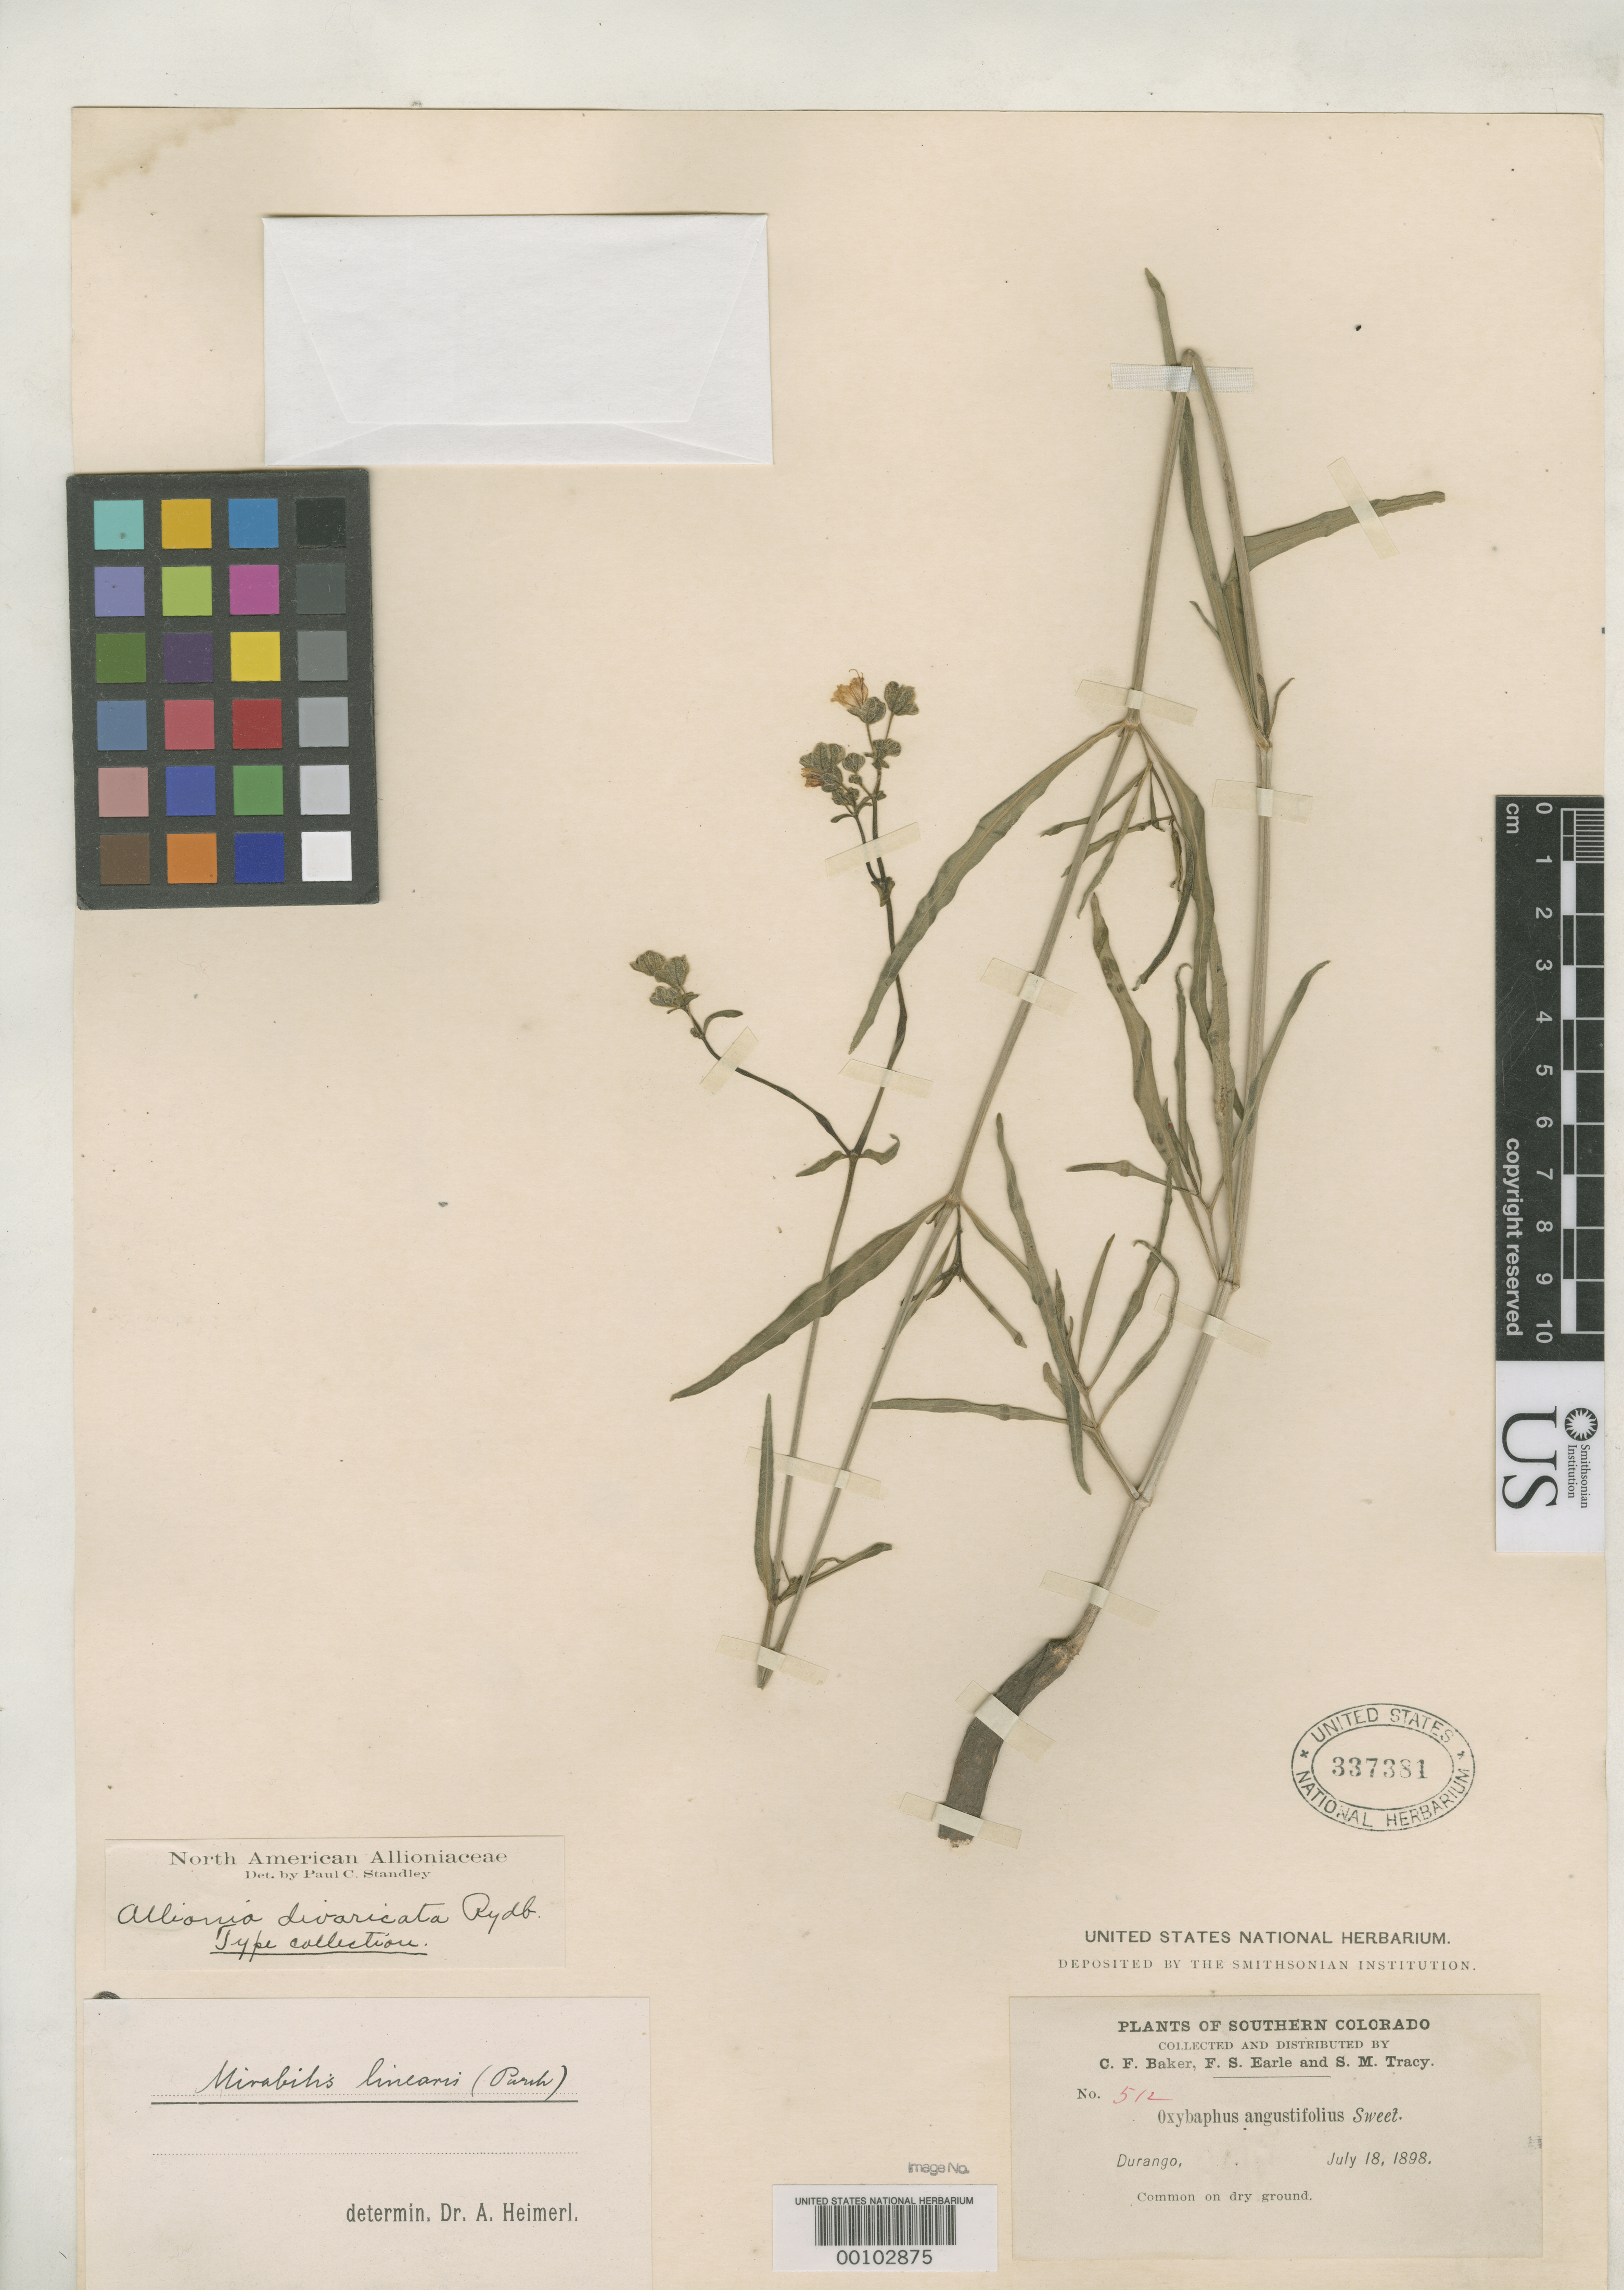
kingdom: Plantae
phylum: Tracheophyta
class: Magnoliopsida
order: Caryophyllales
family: Nyctaginaceae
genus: Allionia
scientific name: Allionia divaricata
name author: Rydb.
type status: Isotype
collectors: C. F. Baker, F. S. Earle & S. M. Tracy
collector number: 512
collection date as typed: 1898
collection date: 1898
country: United States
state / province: Colorado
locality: Durango.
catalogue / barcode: US 337381